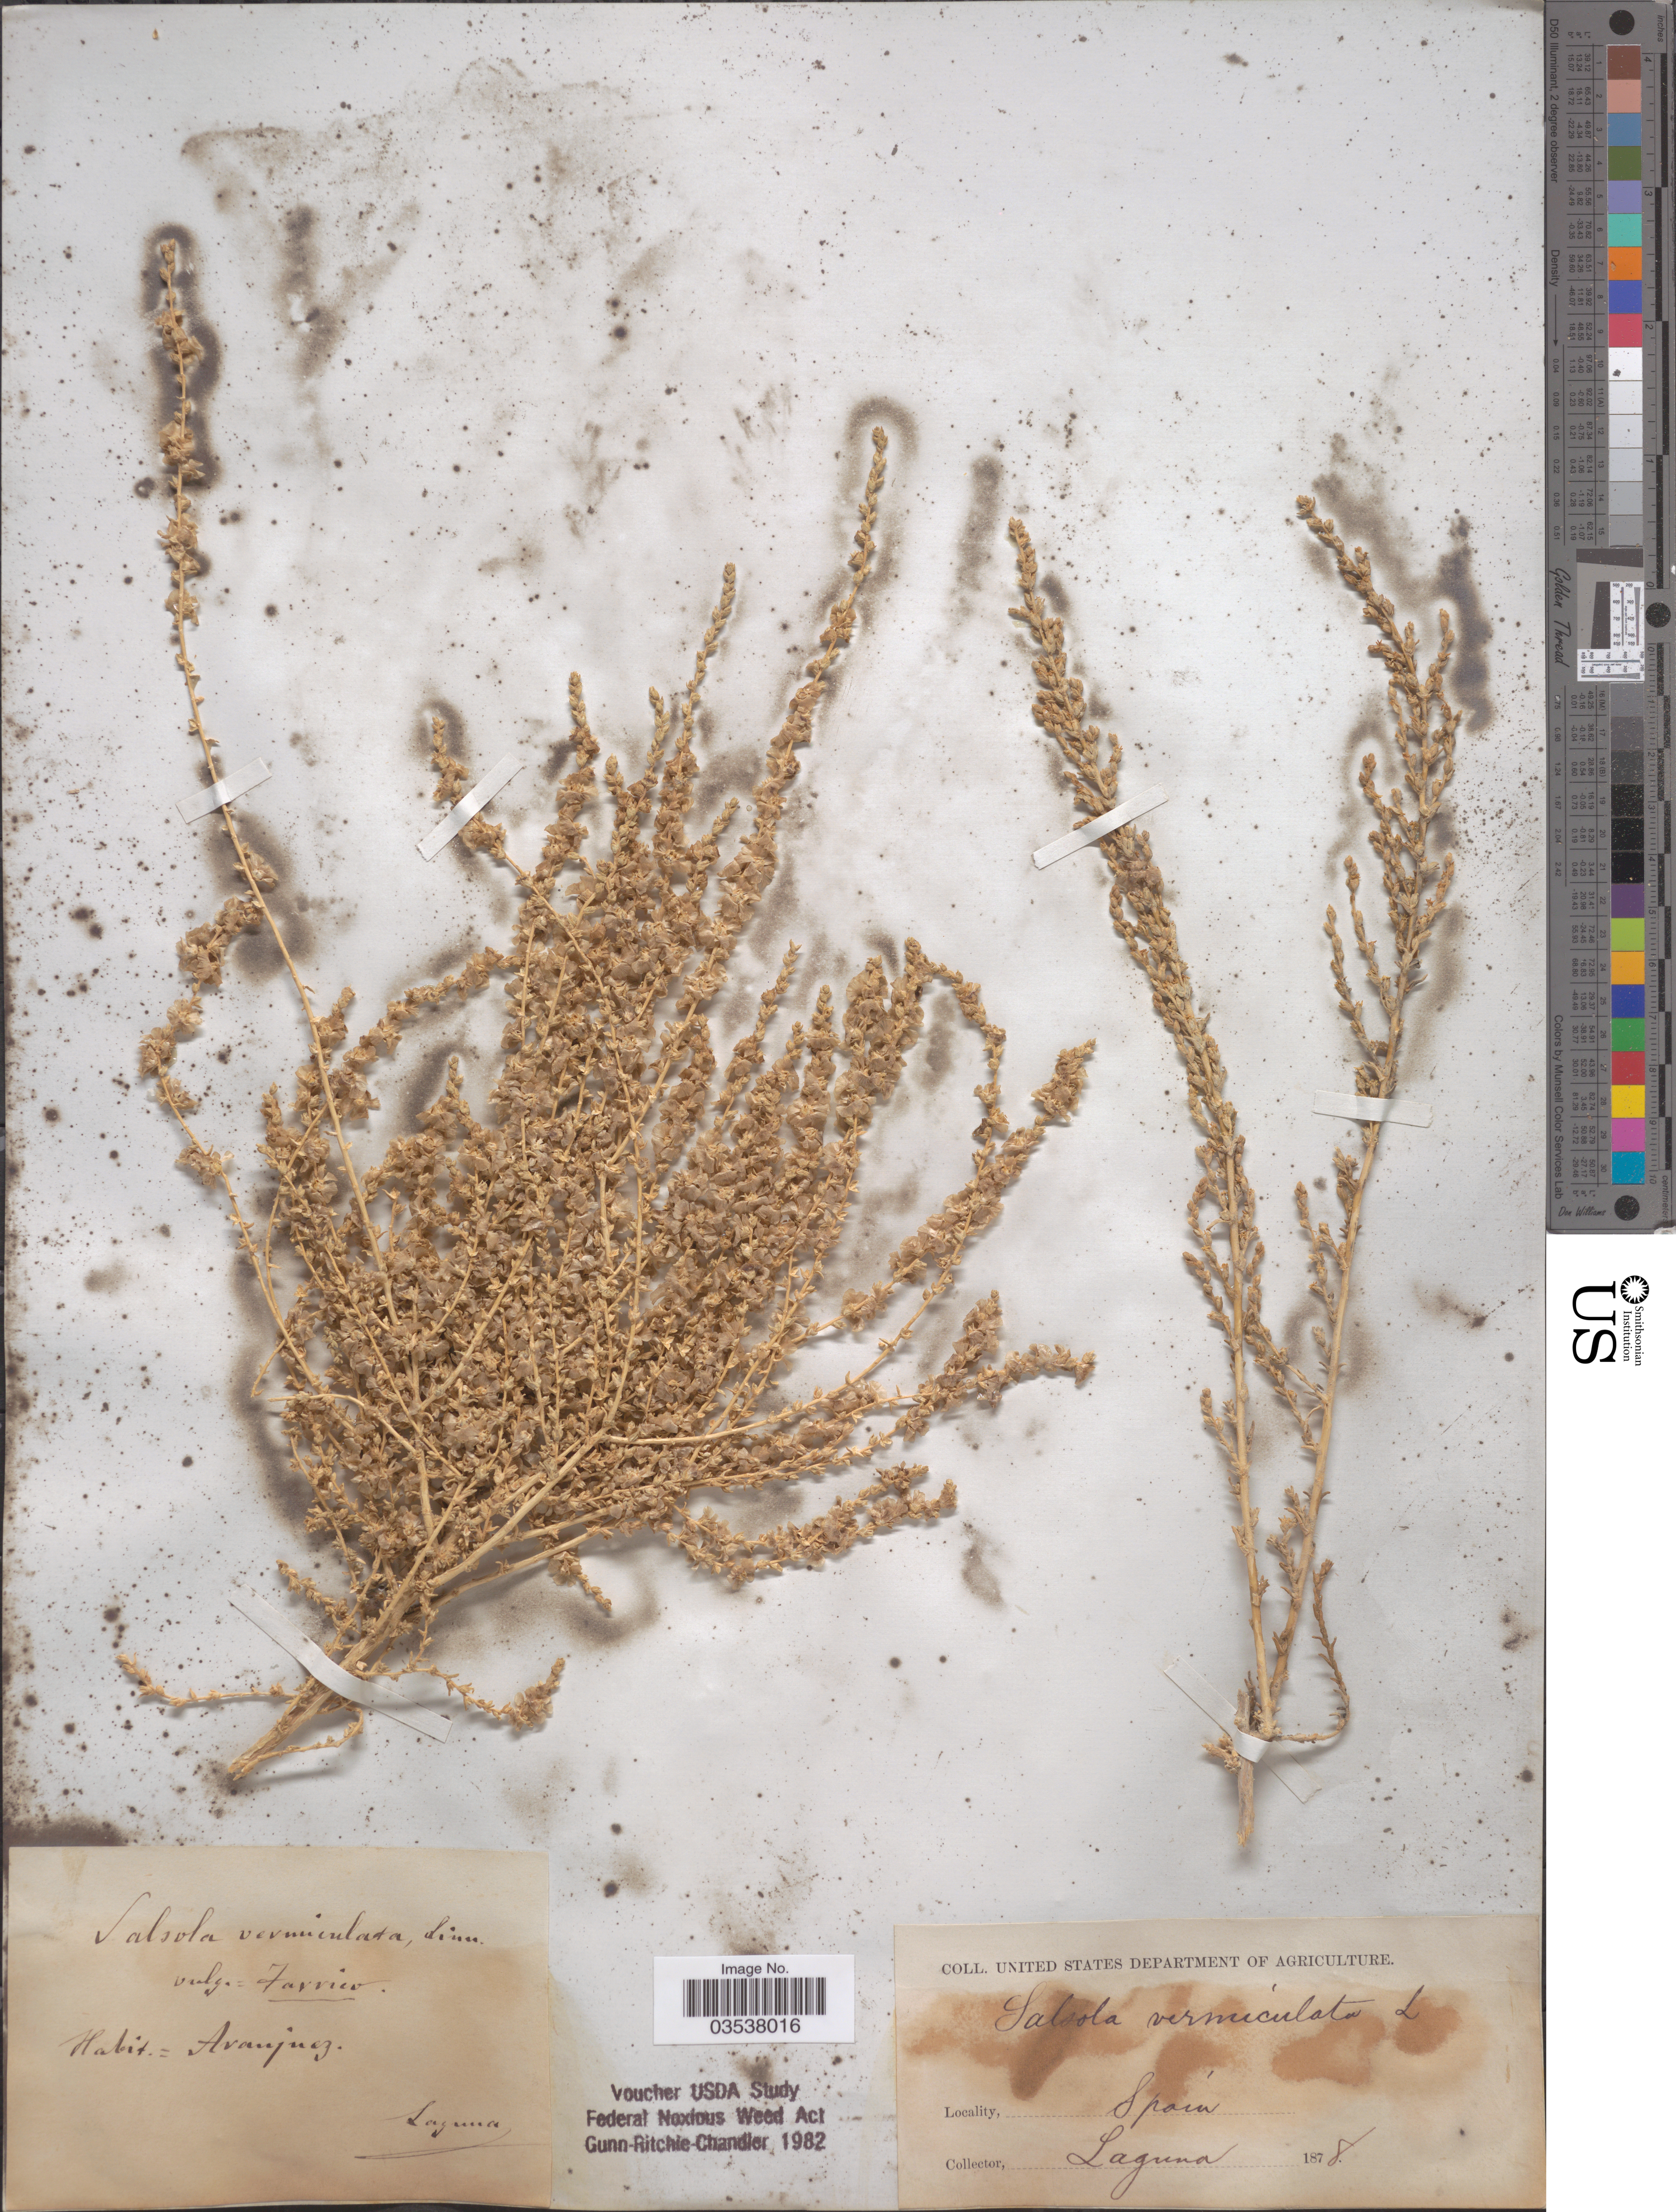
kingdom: Plantae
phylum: Tracheophyta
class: Magnoliopsida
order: Caryophyllales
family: Amaranthaceae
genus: Caroxylon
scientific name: Caroxylon vermiculatum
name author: (L.) Akhani & Roalson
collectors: -. Laguna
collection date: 1878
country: Spain